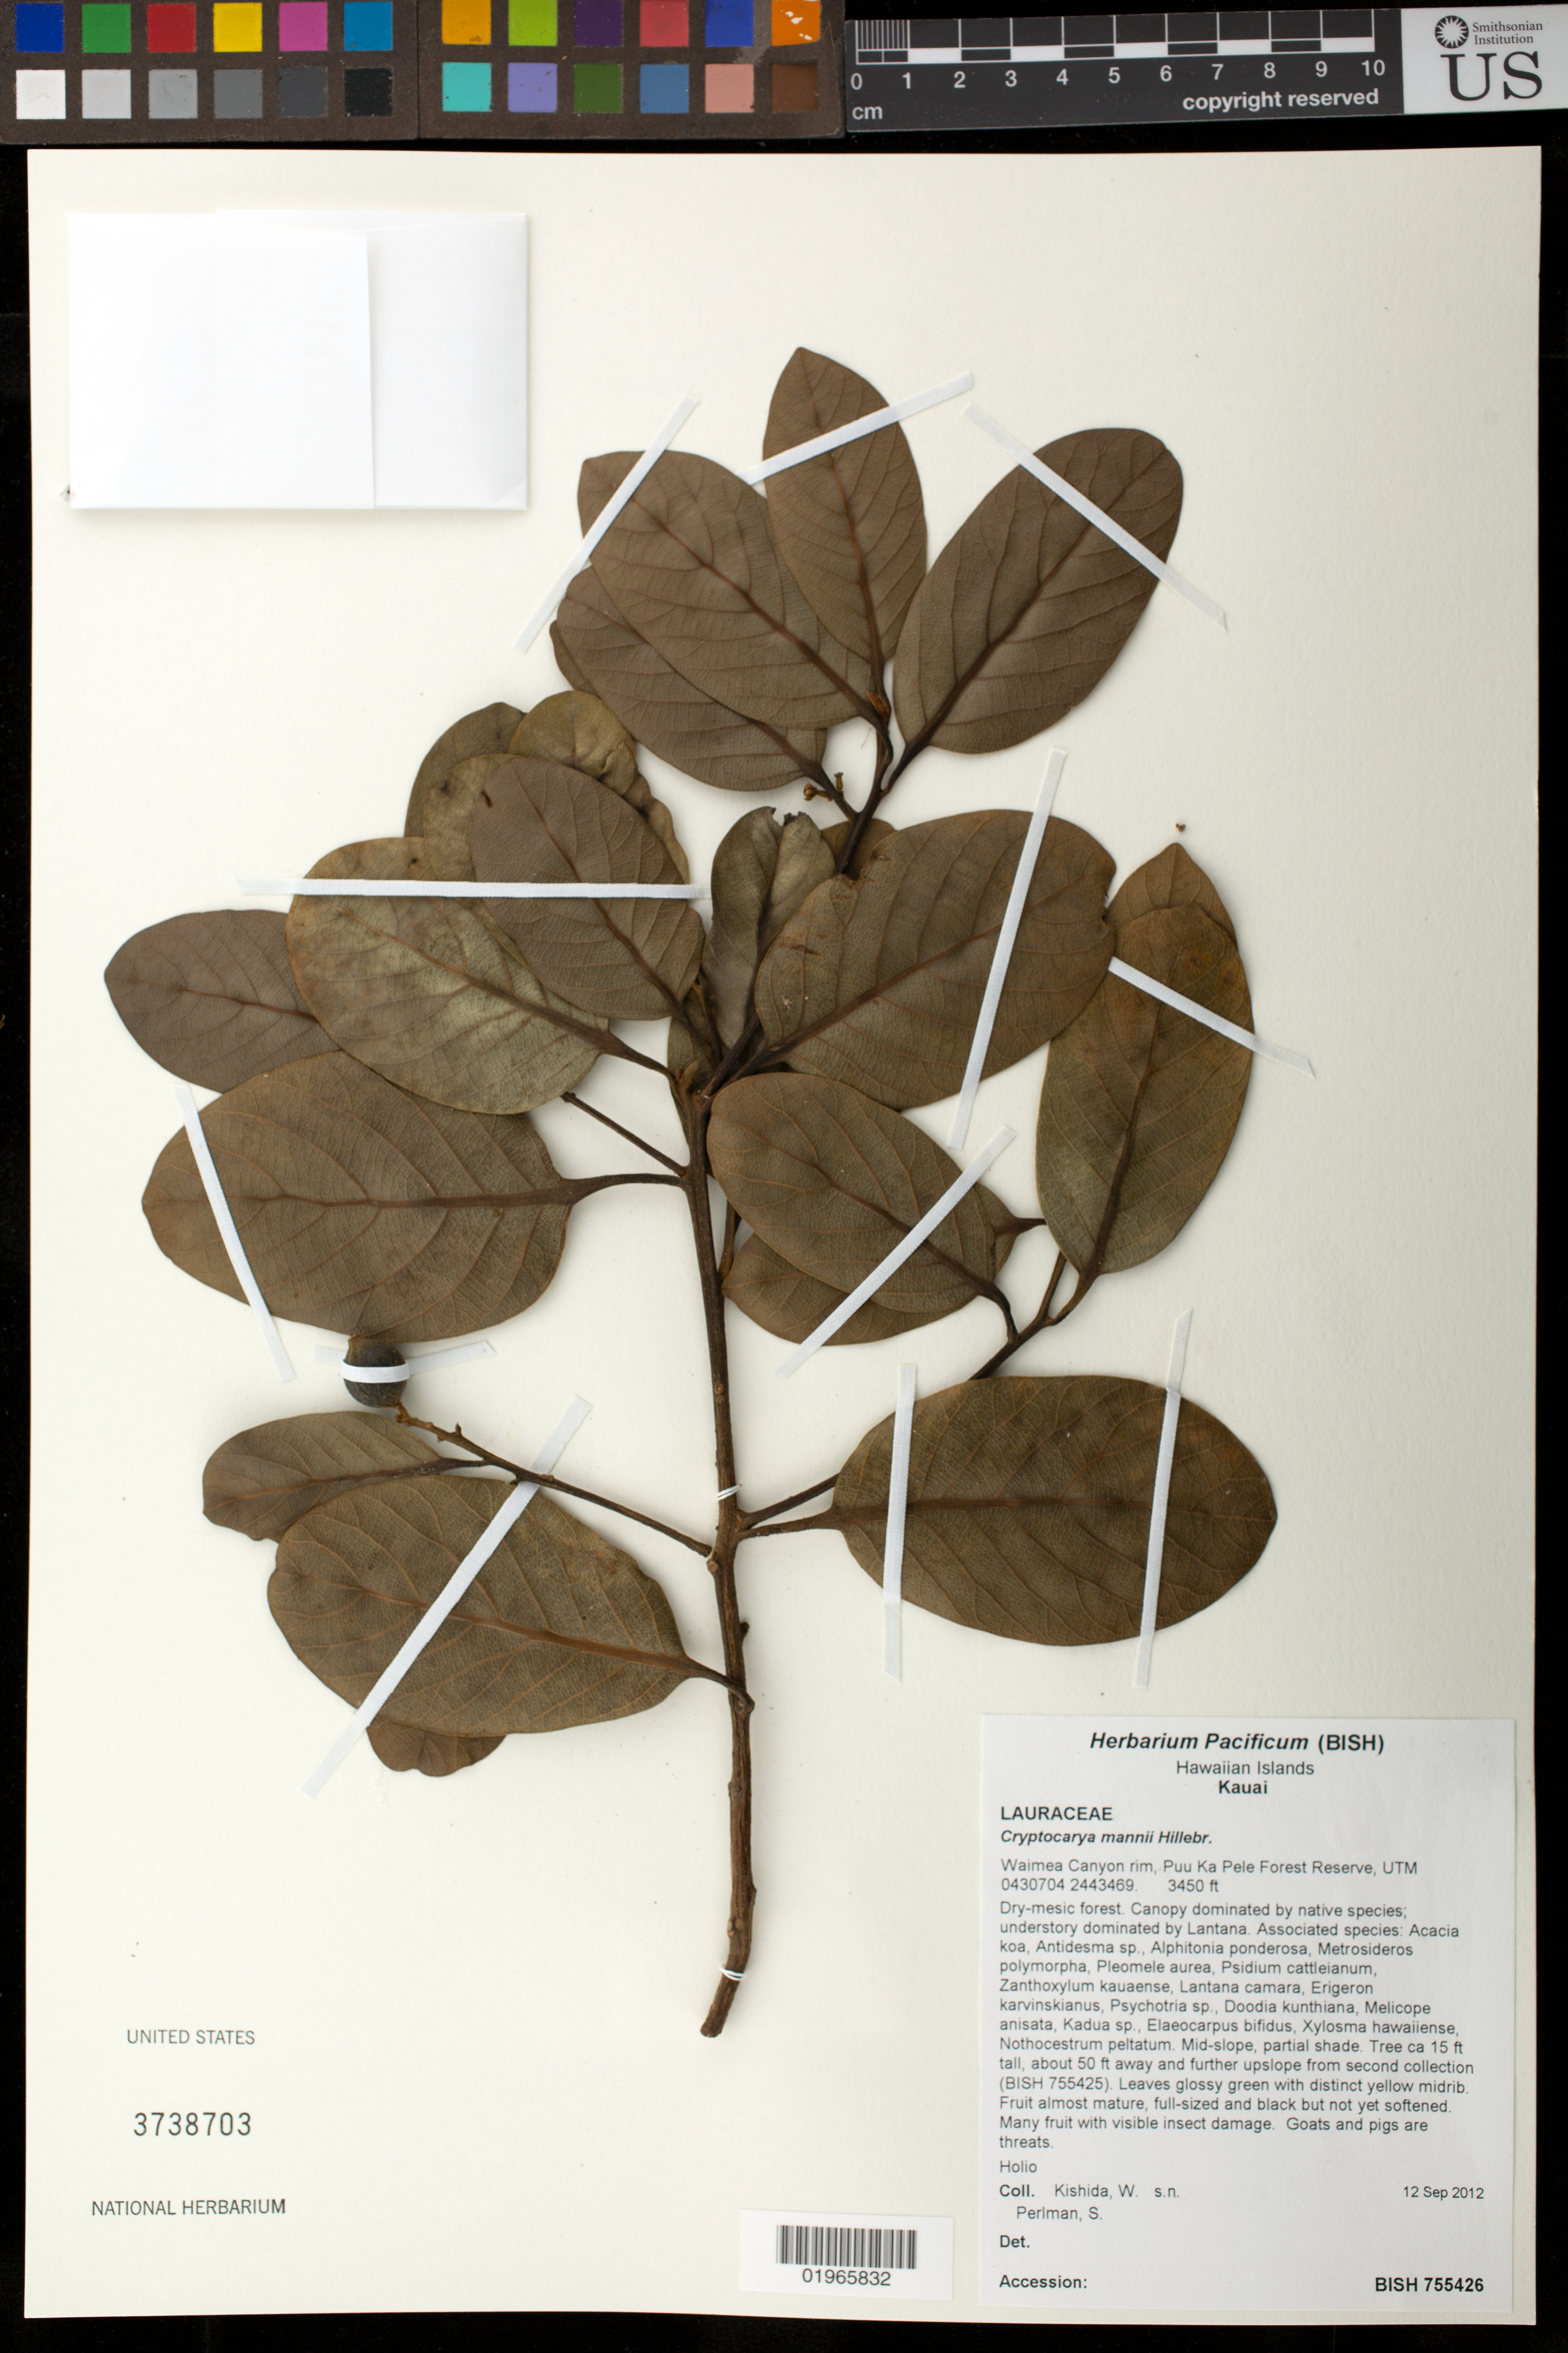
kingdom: Plantae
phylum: Tracheophyta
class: Magnoliopsida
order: Laurales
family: Lauraceae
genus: Cryptocarya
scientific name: Cryptocarya mannii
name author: Hillebr.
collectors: H. L. Oppenheimer, S. P. Perlman & R. Kallstrom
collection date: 2012-09-12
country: United States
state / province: Hawaii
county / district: Kauai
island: Kaua'i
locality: Waimea Canyon Rim, Puu Ka Pele Forest Reserve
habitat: Dry mesic forest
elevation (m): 1052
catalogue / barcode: US 3738703